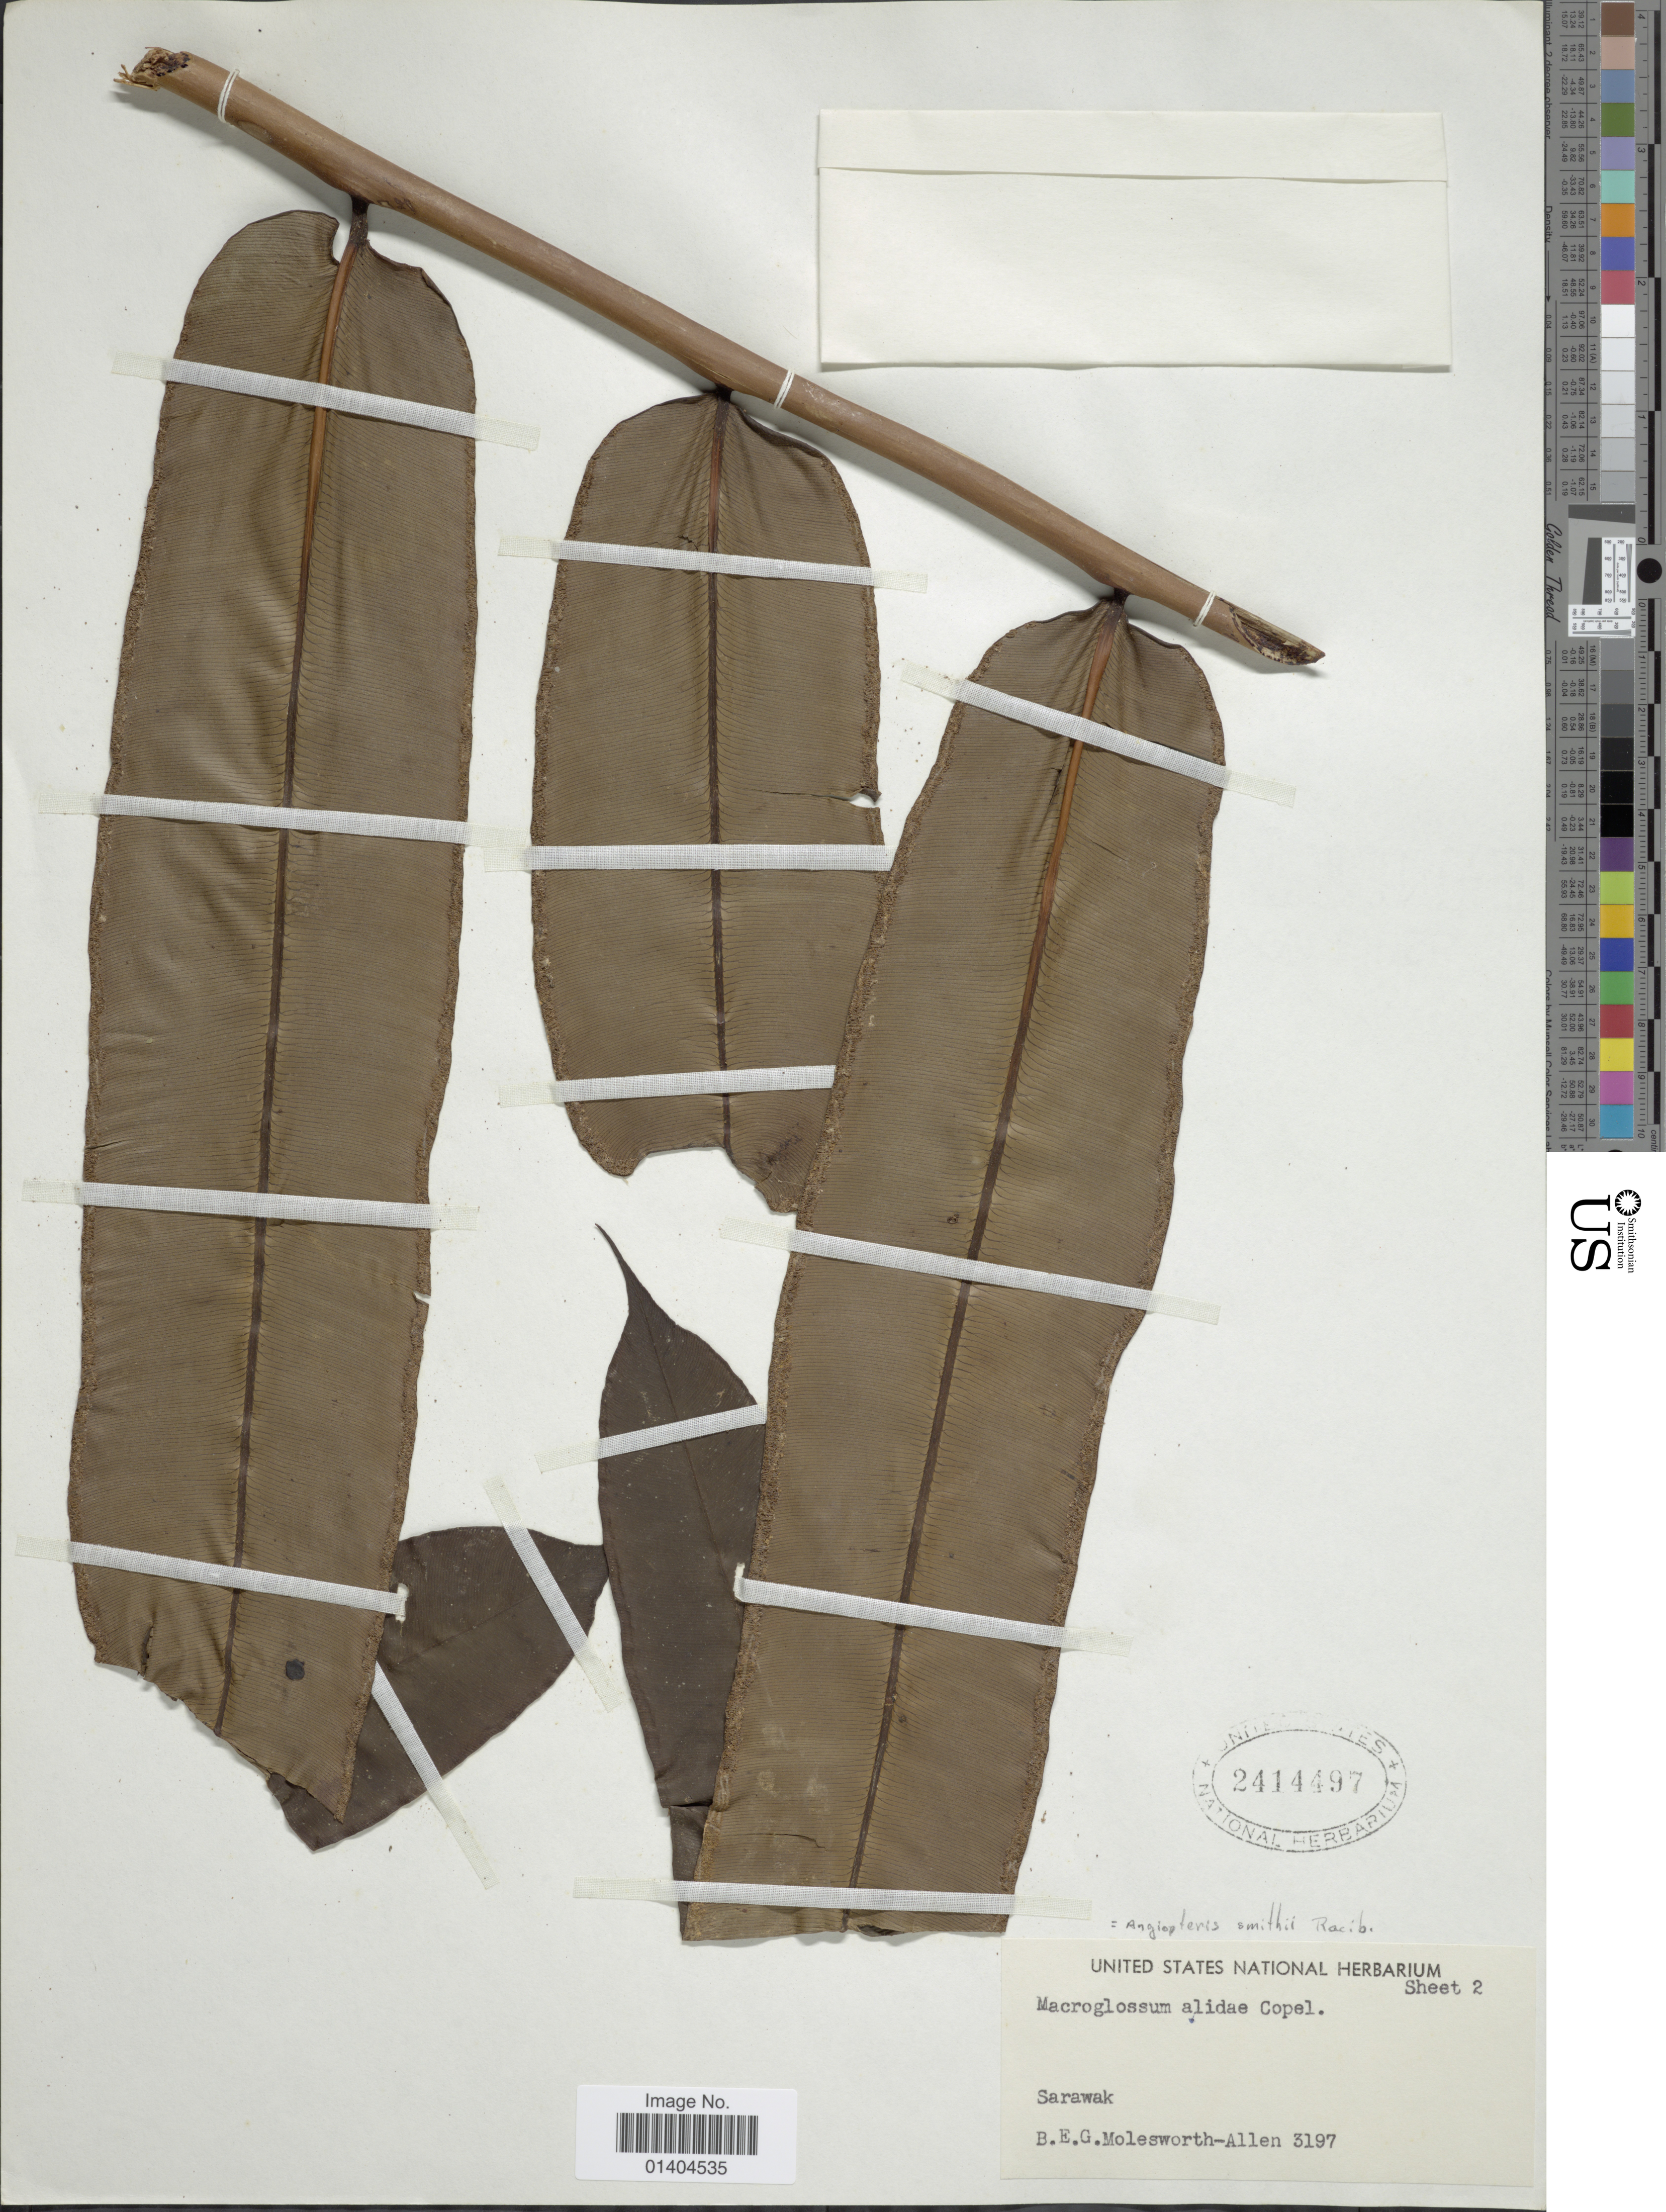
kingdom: Plantae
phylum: Tracheophyta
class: Polypodiopsida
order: Marattiales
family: Marattiaceae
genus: Angiopteris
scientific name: Angiopteris smithii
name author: Racib.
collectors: B. E. G. Molesworth-Allen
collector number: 3197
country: Malaysia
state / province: Sarawak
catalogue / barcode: US 2414497